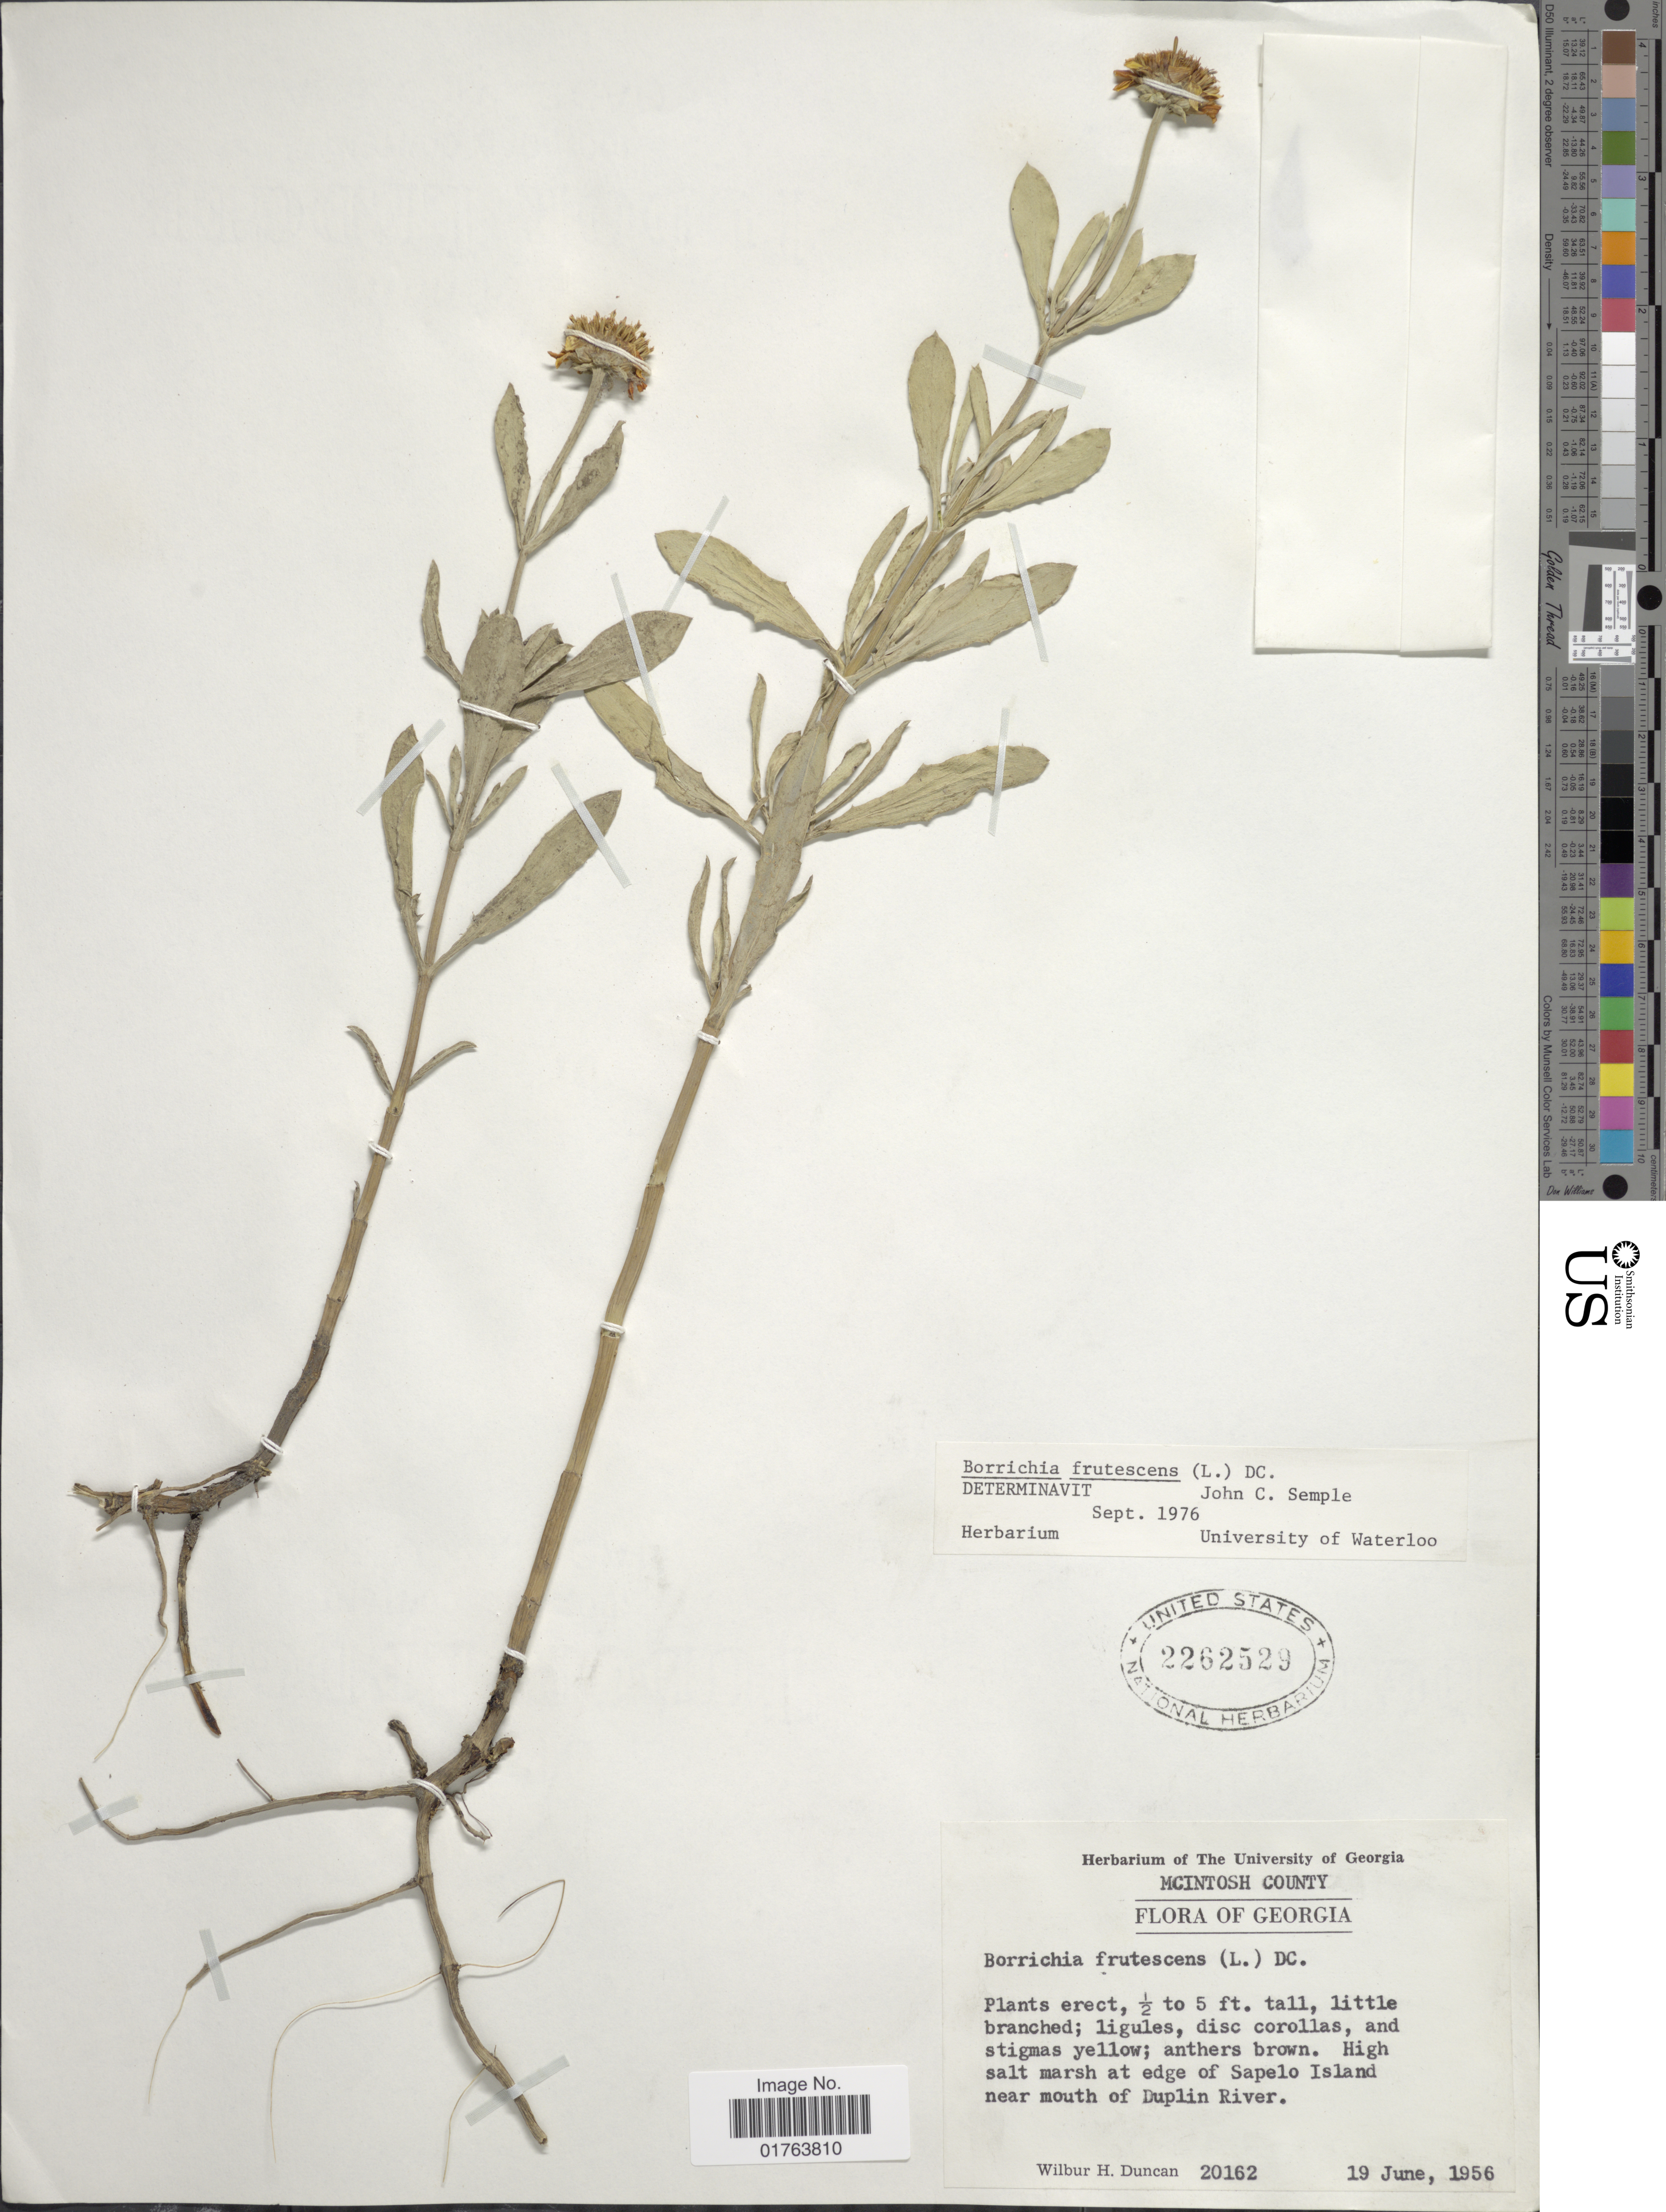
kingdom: Plantae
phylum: Tracheophyta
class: Magnoliopsida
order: Asterales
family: Asteraceae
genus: Borrichia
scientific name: Borrichia frutescens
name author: (L.) DC.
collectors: W. H. Duncan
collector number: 20162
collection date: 1956-06-19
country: United States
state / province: Georgia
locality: McIntosh County, High salt marsh at edge of Sapelo Island near mouth of Duplin River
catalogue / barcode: US 2262529